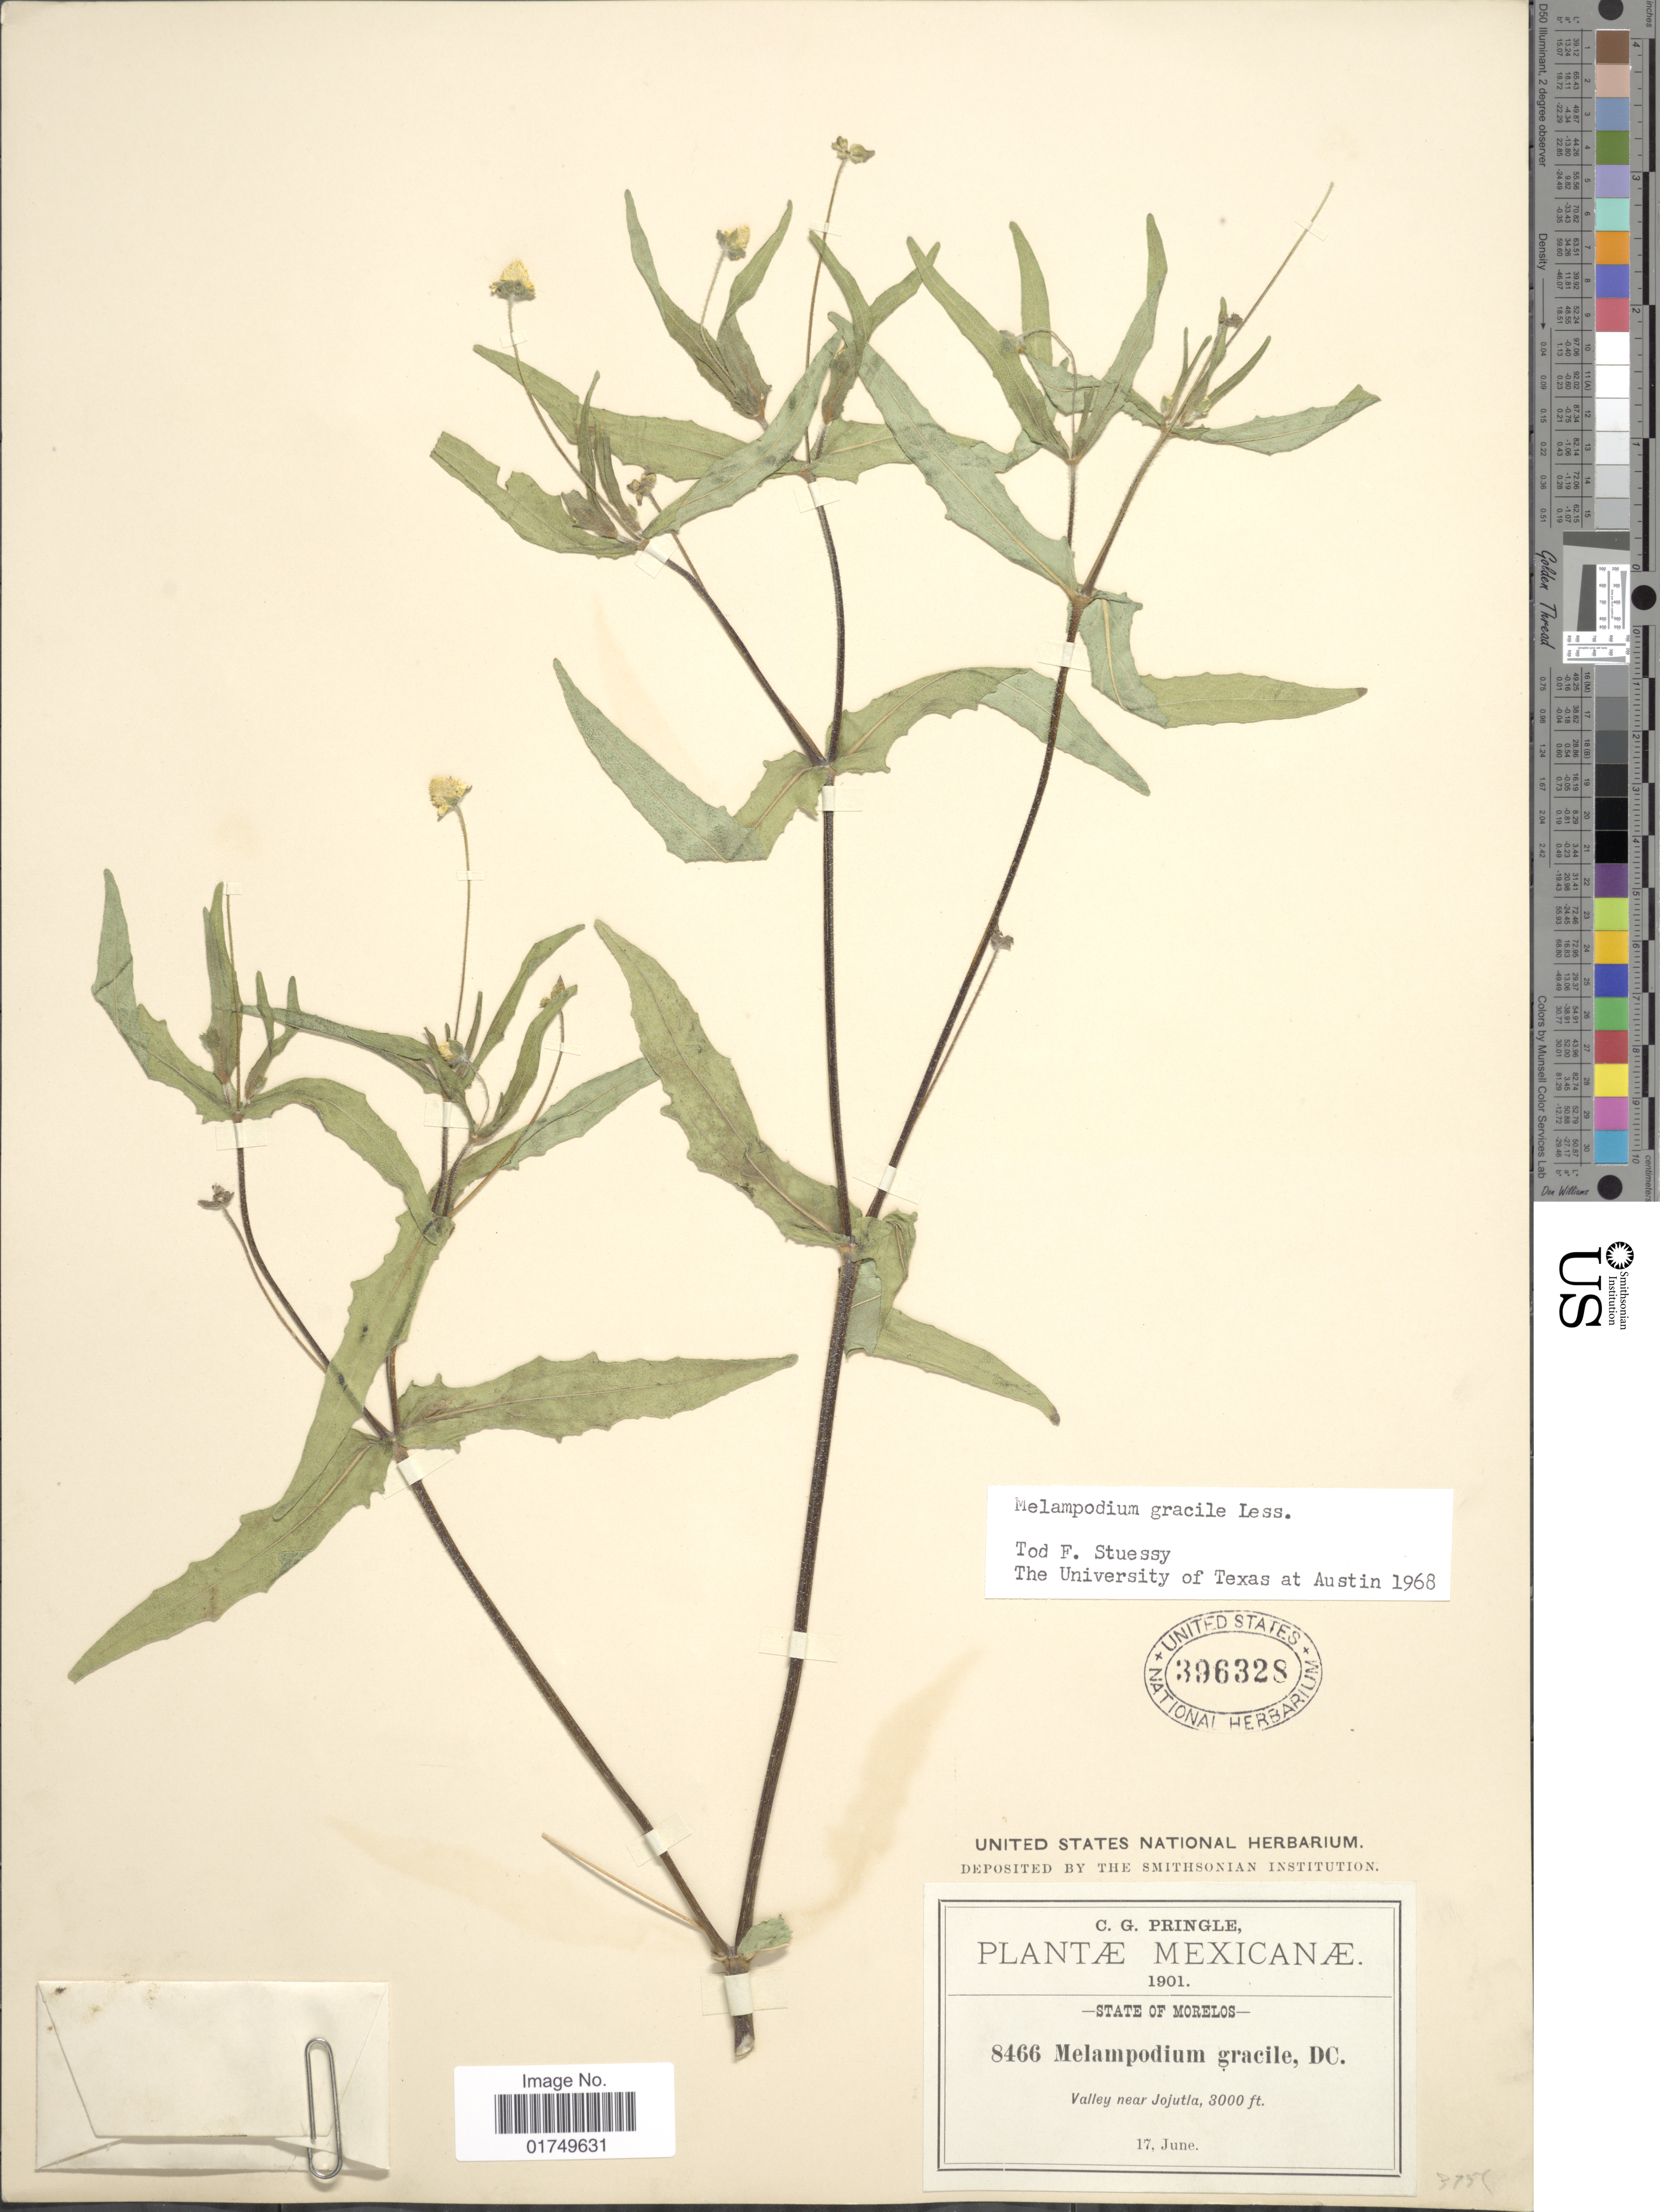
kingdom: Plantae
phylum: Tracheophyta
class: Magnoliopsida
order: Asterales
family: Asteraceae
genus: Melampodium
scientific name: Melampodium gracile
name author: Less.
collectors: C. G. Pringle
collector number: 8466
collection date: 1901-06-17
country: Mexico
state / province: Morelos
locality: Valley near Jojutla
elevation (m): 914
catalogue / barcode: US 396328